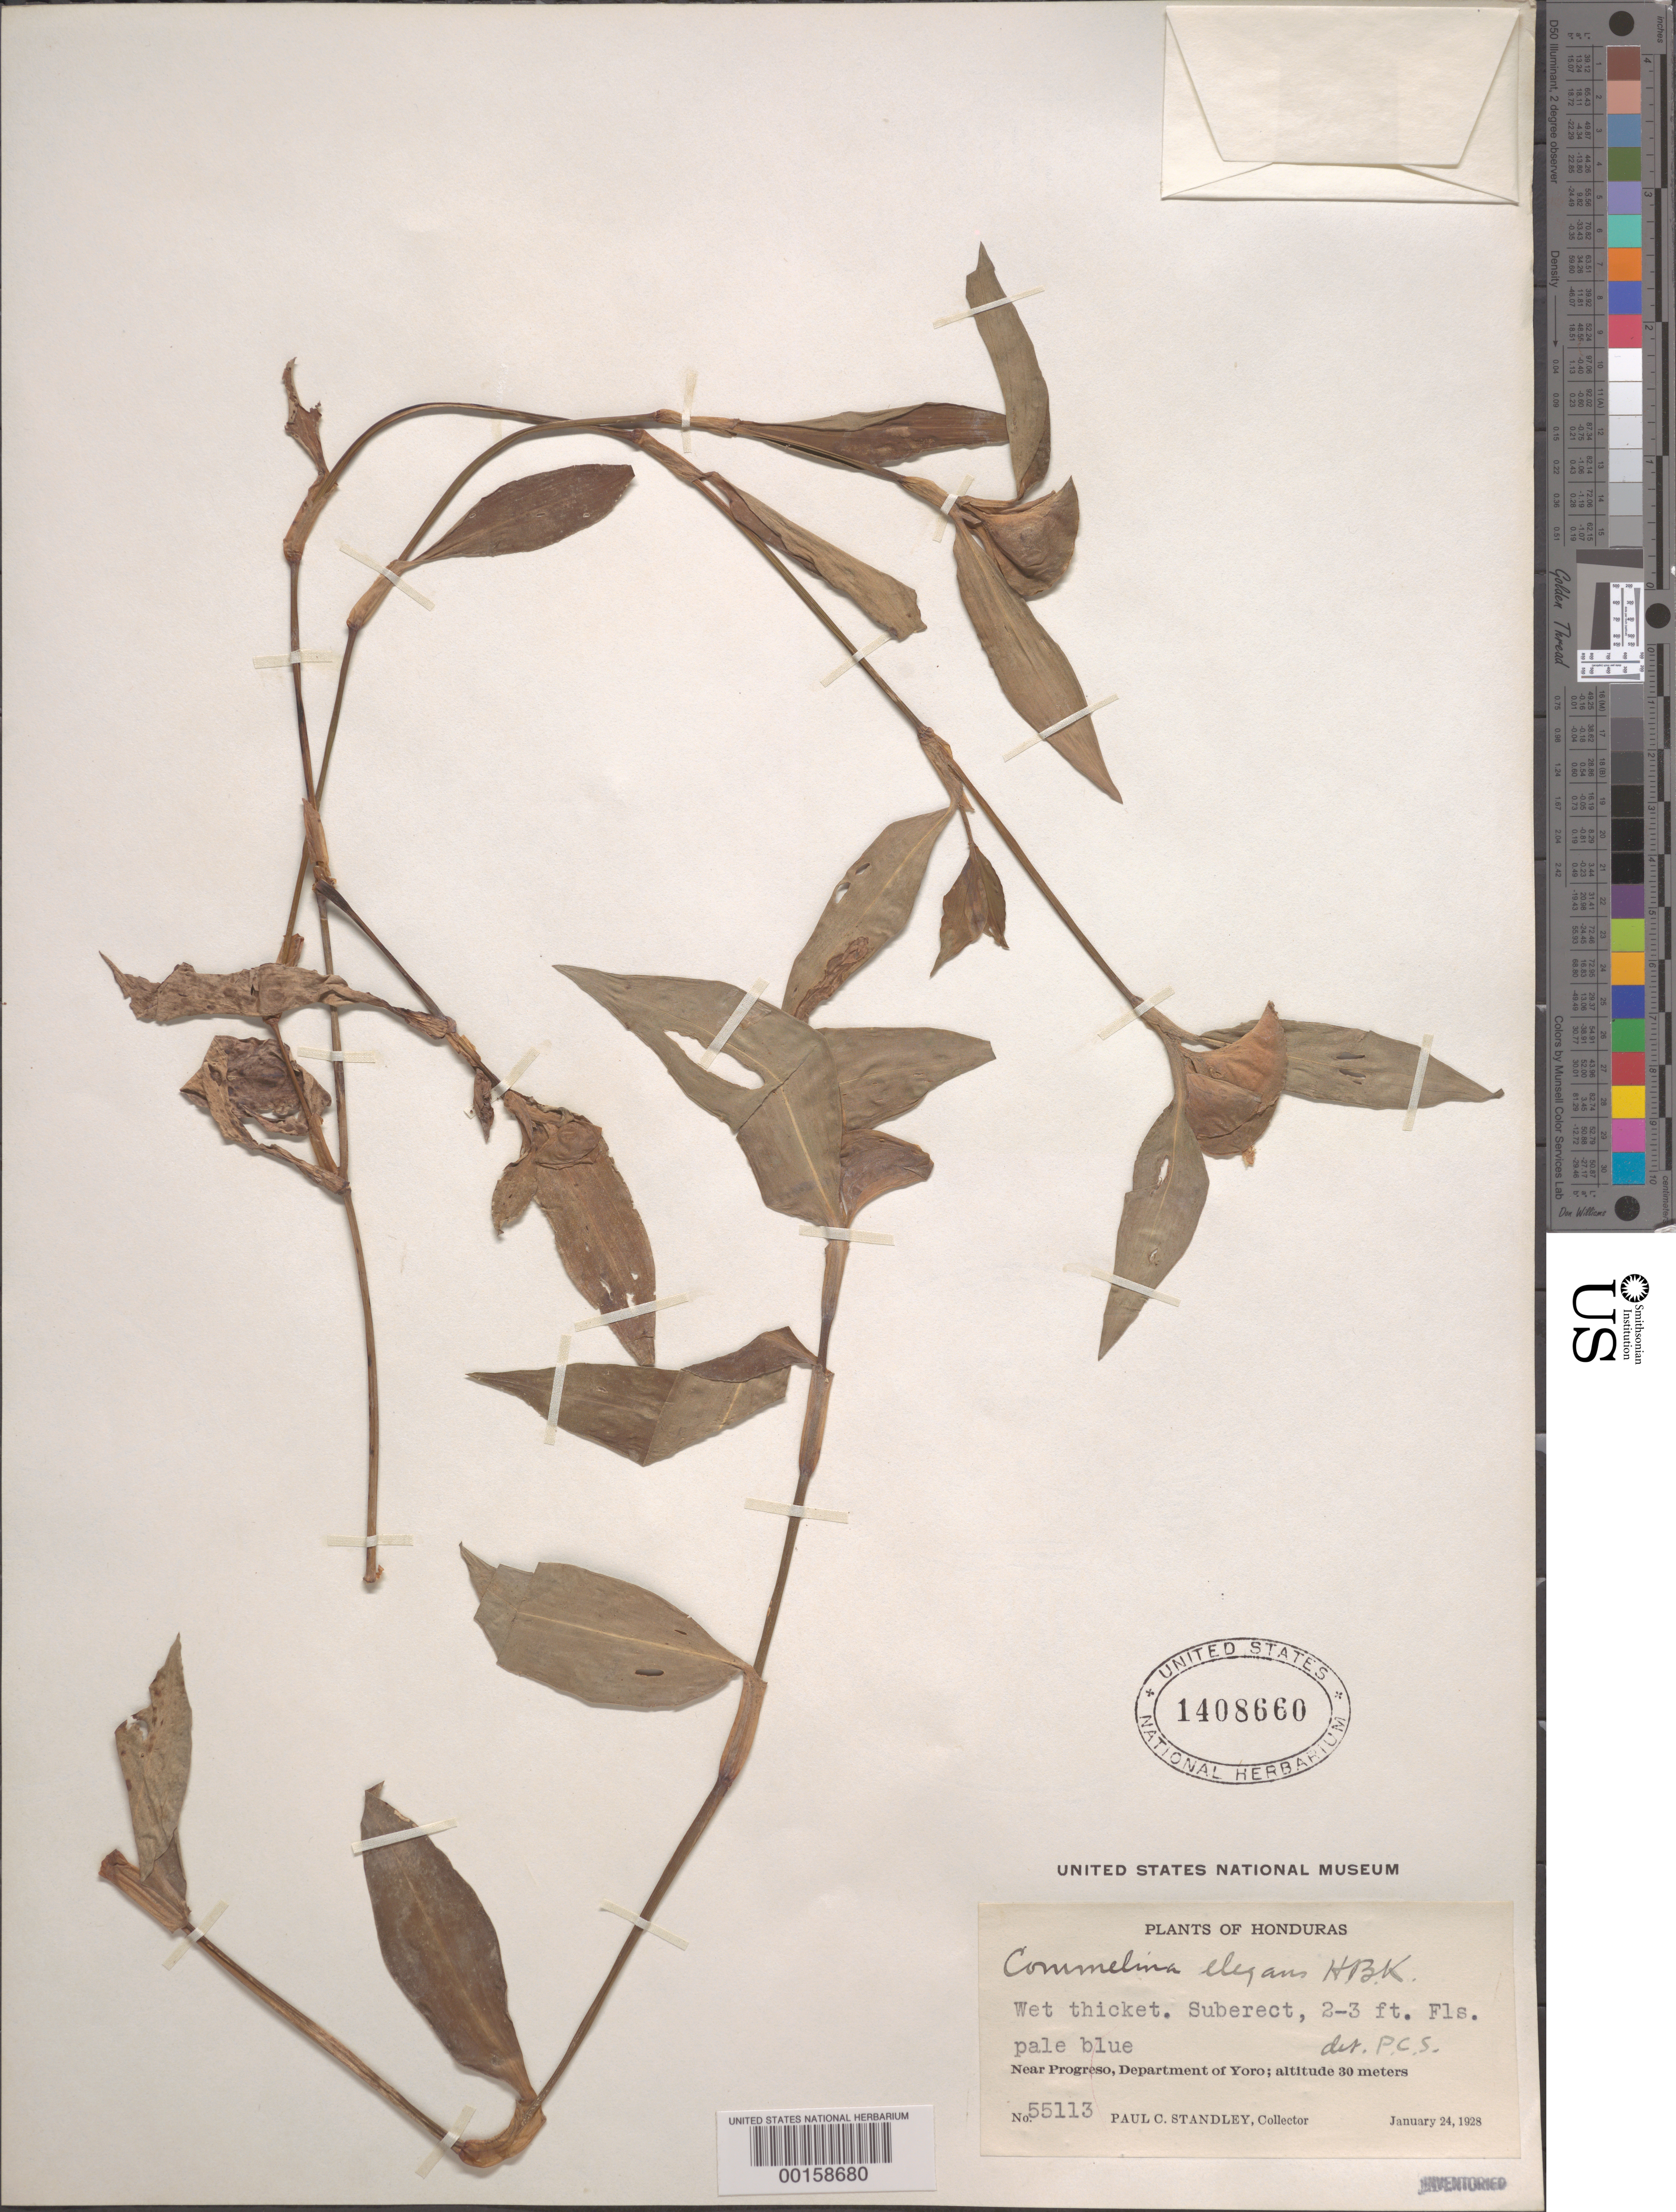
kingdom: Plantae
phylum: Tracheophyta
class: Liliopsida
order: Commelinales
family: Commelinaceae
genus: Commelina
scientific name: Commelina erecta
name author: L.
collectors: P. C. Standley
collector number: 55113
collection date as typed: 24 Jan 1928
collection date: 1928-01-24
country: Honduras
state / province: Yoro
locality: Progresso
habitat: Wet thicket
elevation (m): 30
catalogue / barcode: US 1408660